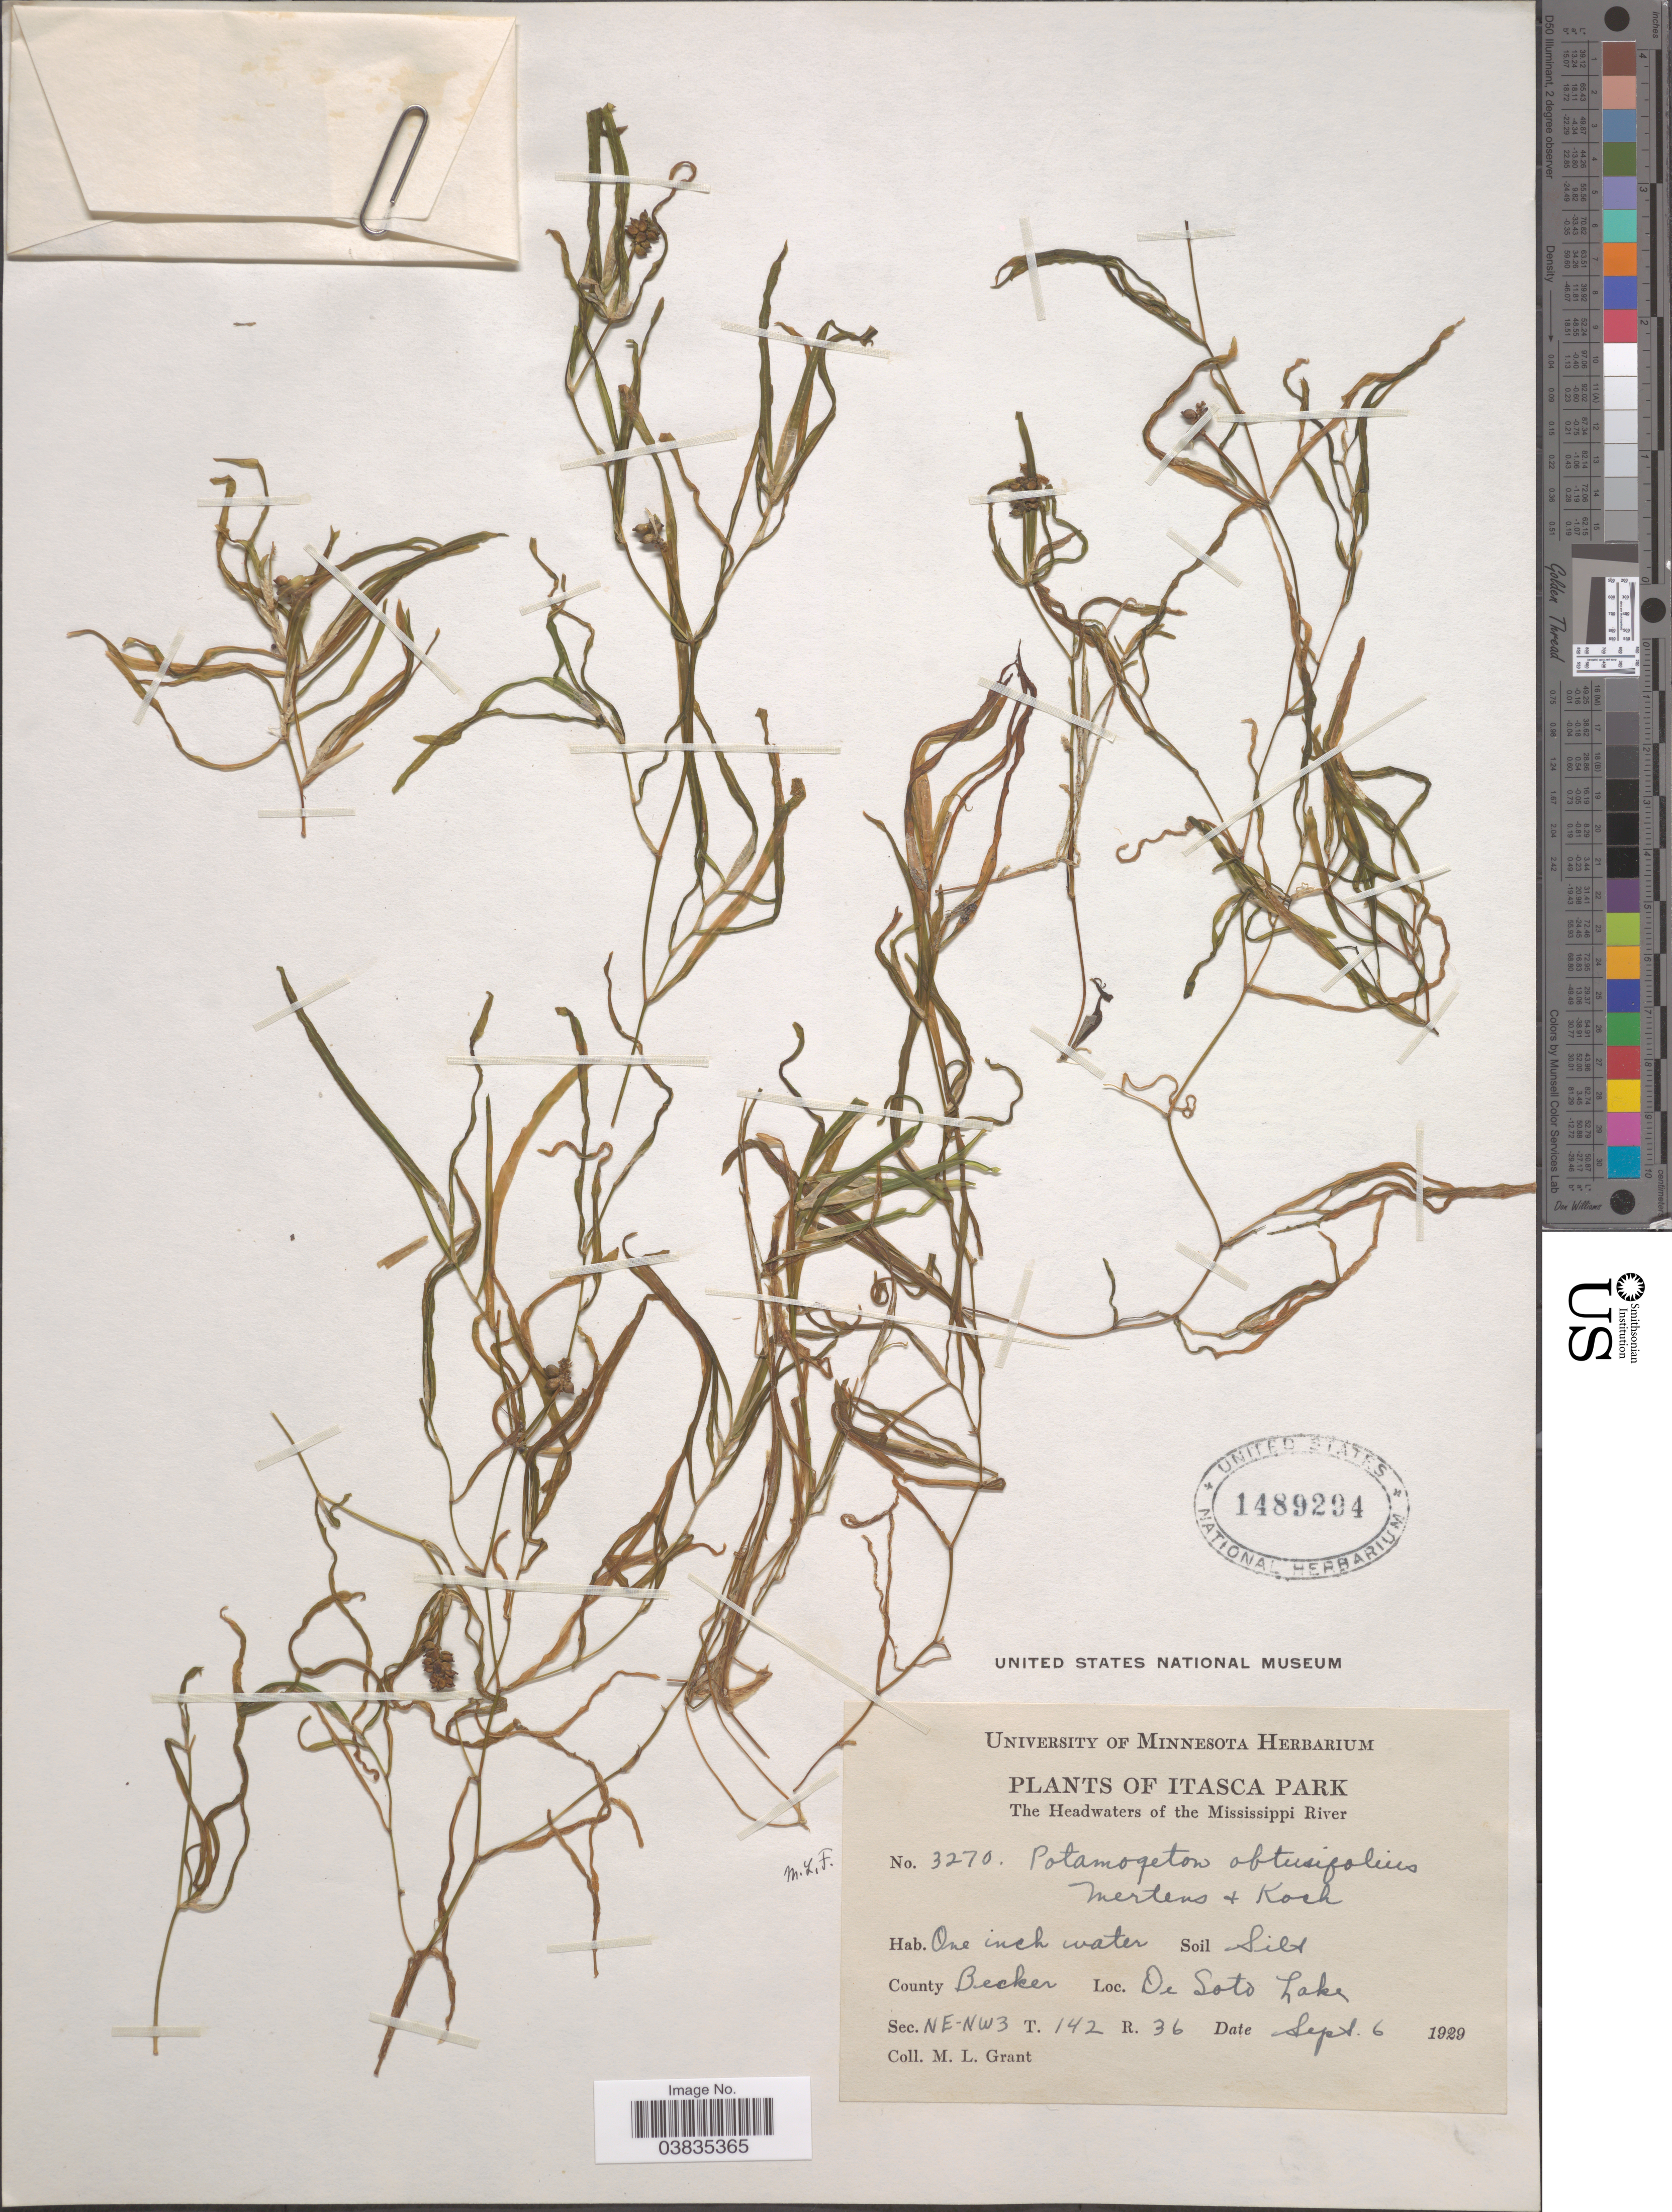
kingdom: Plantae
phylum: Tracheophyta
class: Liliopsida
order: Alismatales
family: Potamogetonaceae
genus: Potamogeton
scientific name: Potamogeton obtusifolius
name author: Mert. & W.D.J. Koch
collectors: M. L. Grant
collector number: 3270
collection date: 1929-09-06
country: United States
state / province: Minnesota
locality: Itasca Park. The Headwaters of the Mississippi River. County Becker. De Soto Lake. Sec. NE-NW3 T. 142 R. 36.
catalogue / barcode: US 1489294